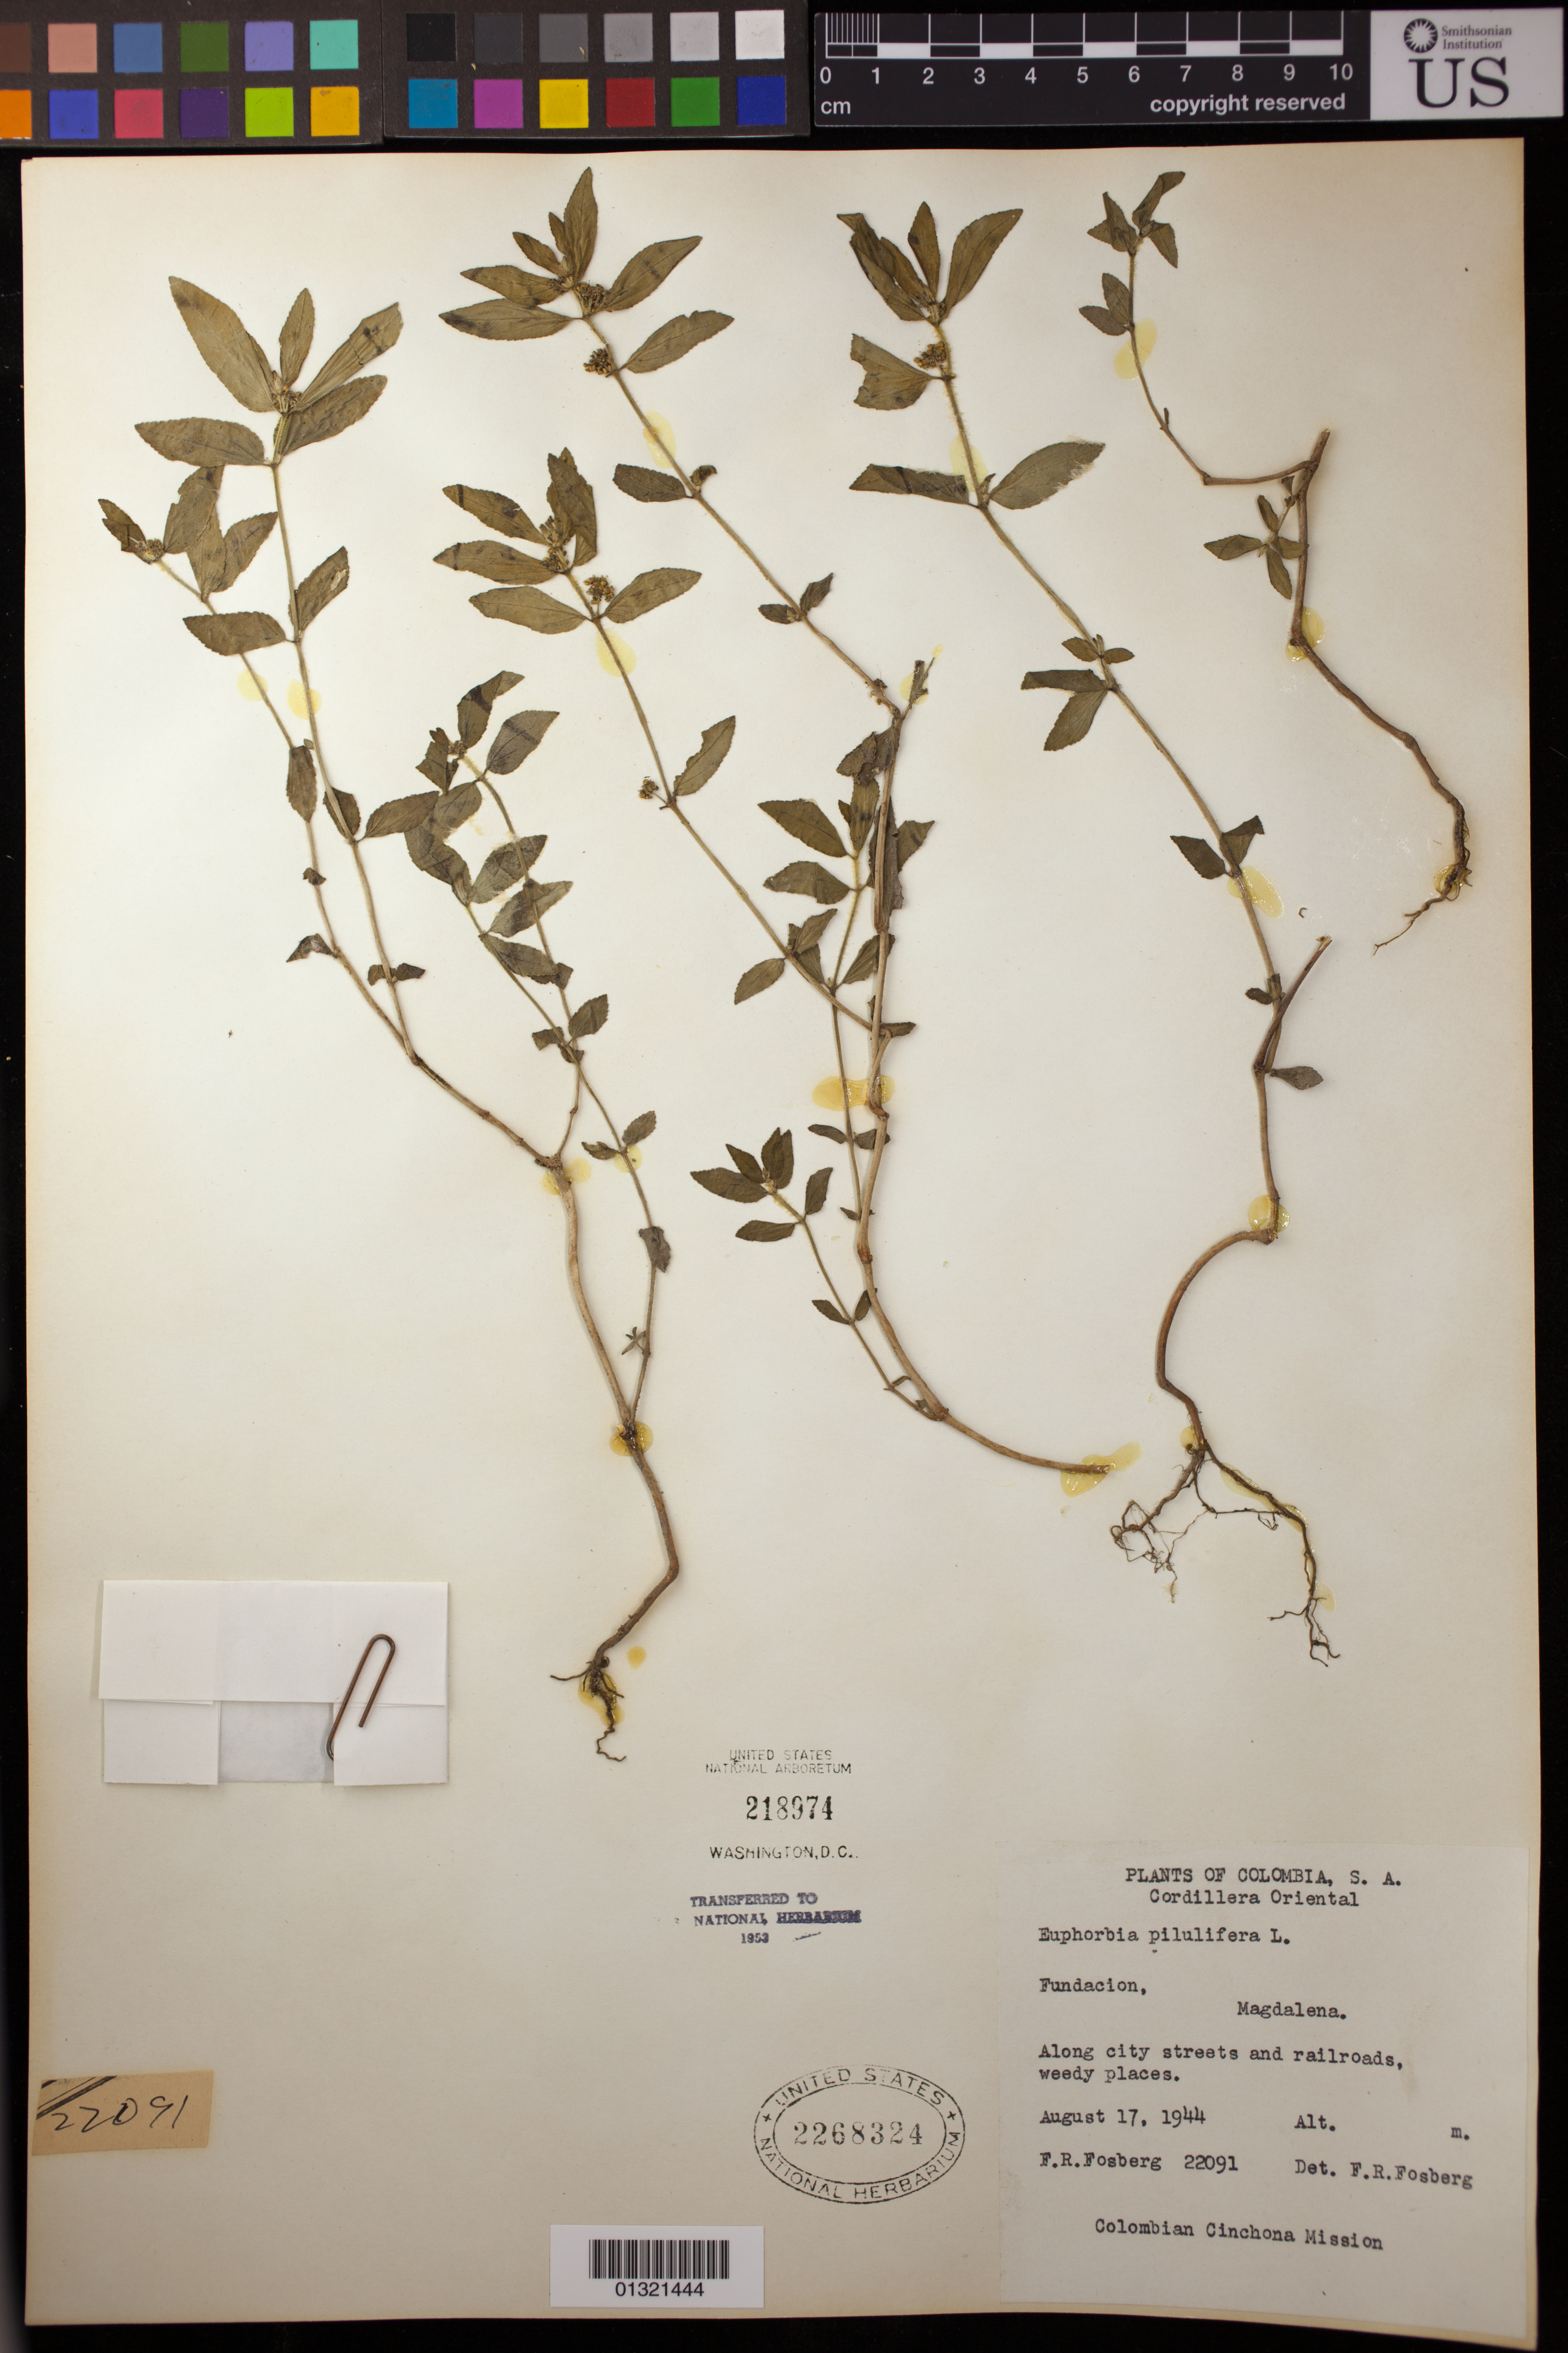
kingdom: Plantae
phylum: Tracheophyta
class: Magnoliopsida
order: Malpighiales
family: Euphorbiaceae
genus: Euphorbia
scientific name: Euphorbia hirta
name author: L.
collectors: F. R. Fosberg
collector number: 22091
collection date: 1944-08-17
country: Colombia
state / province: Magdalena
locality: Cordillera Oriental; Fundacion;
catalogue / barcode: US 2268324